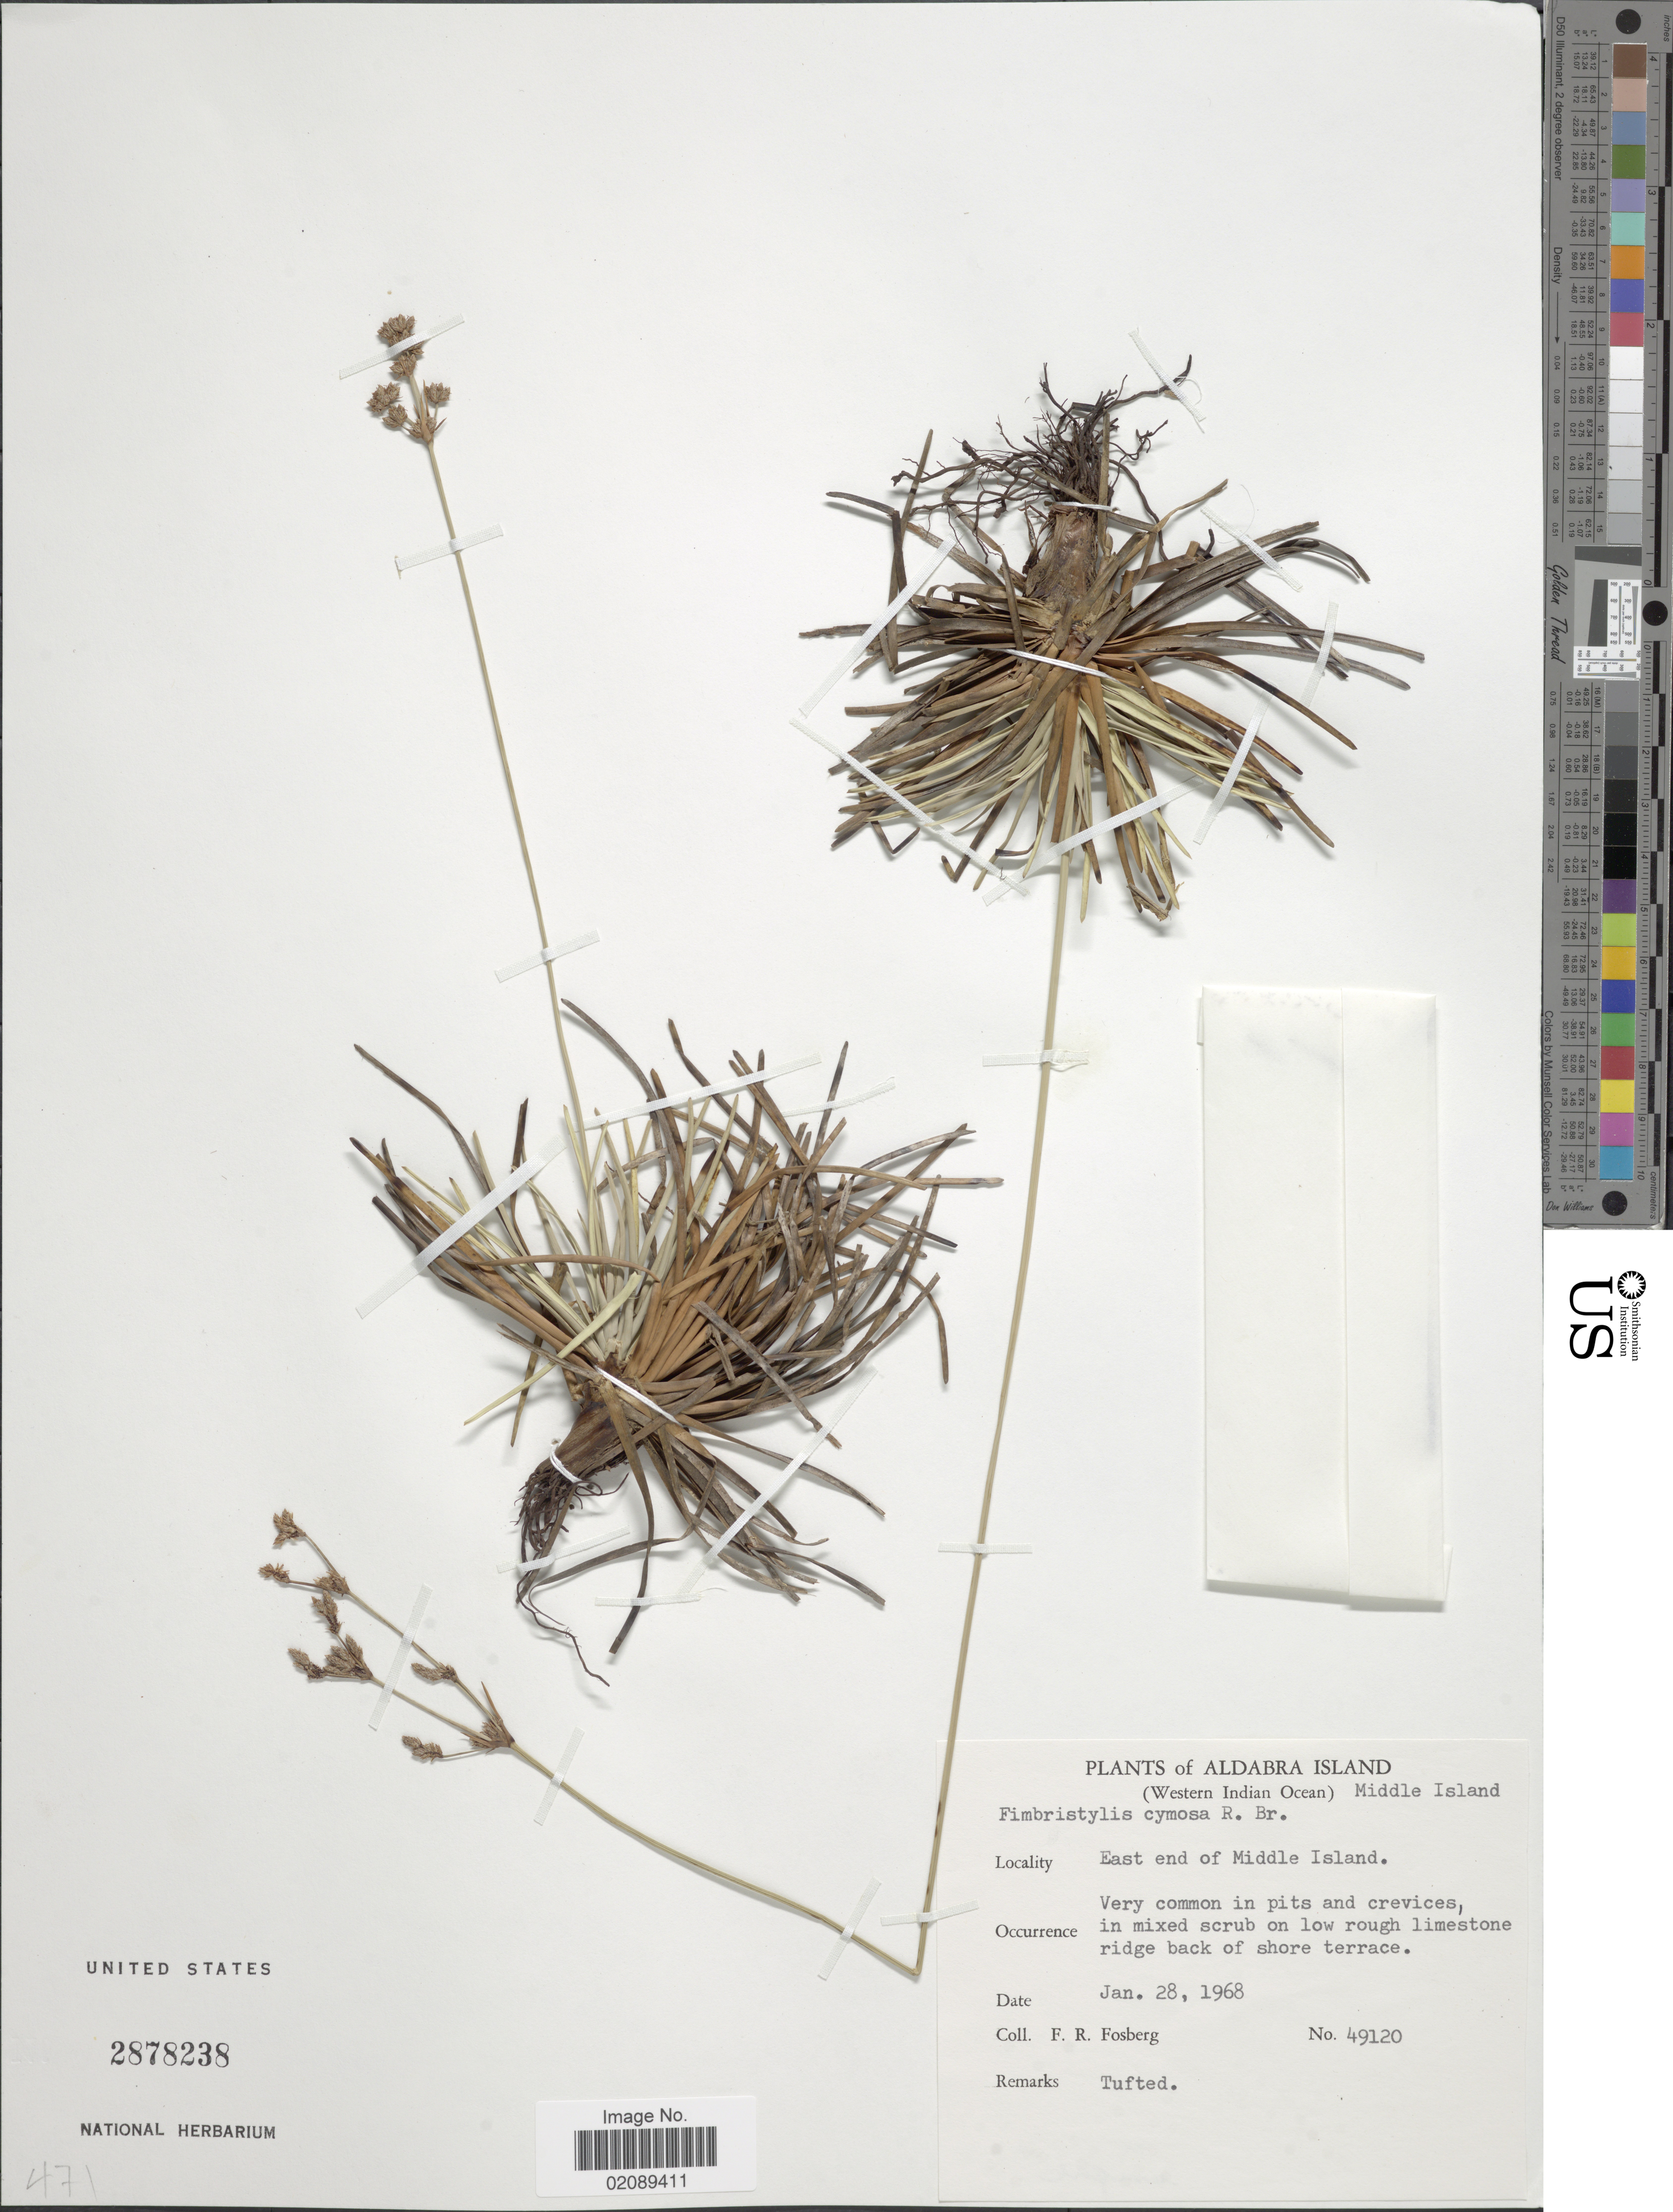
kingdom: Plantae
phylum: Tracheophyta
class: Liliopsida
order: Poales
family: Cyperaceae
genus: Fimbristylis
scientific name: Fimbristylis cymosa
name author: R. Br.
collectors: F. R. Fosberg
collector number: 49120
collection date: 1968-01-28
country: Seychelles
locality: Aldabra Island (Western Indian Ocean), Middle Island, east end of Middle Island, very common in pits and crevices, in mixed scrub on low rough limestone ridge back of shore terrace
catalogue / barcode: US 2878238